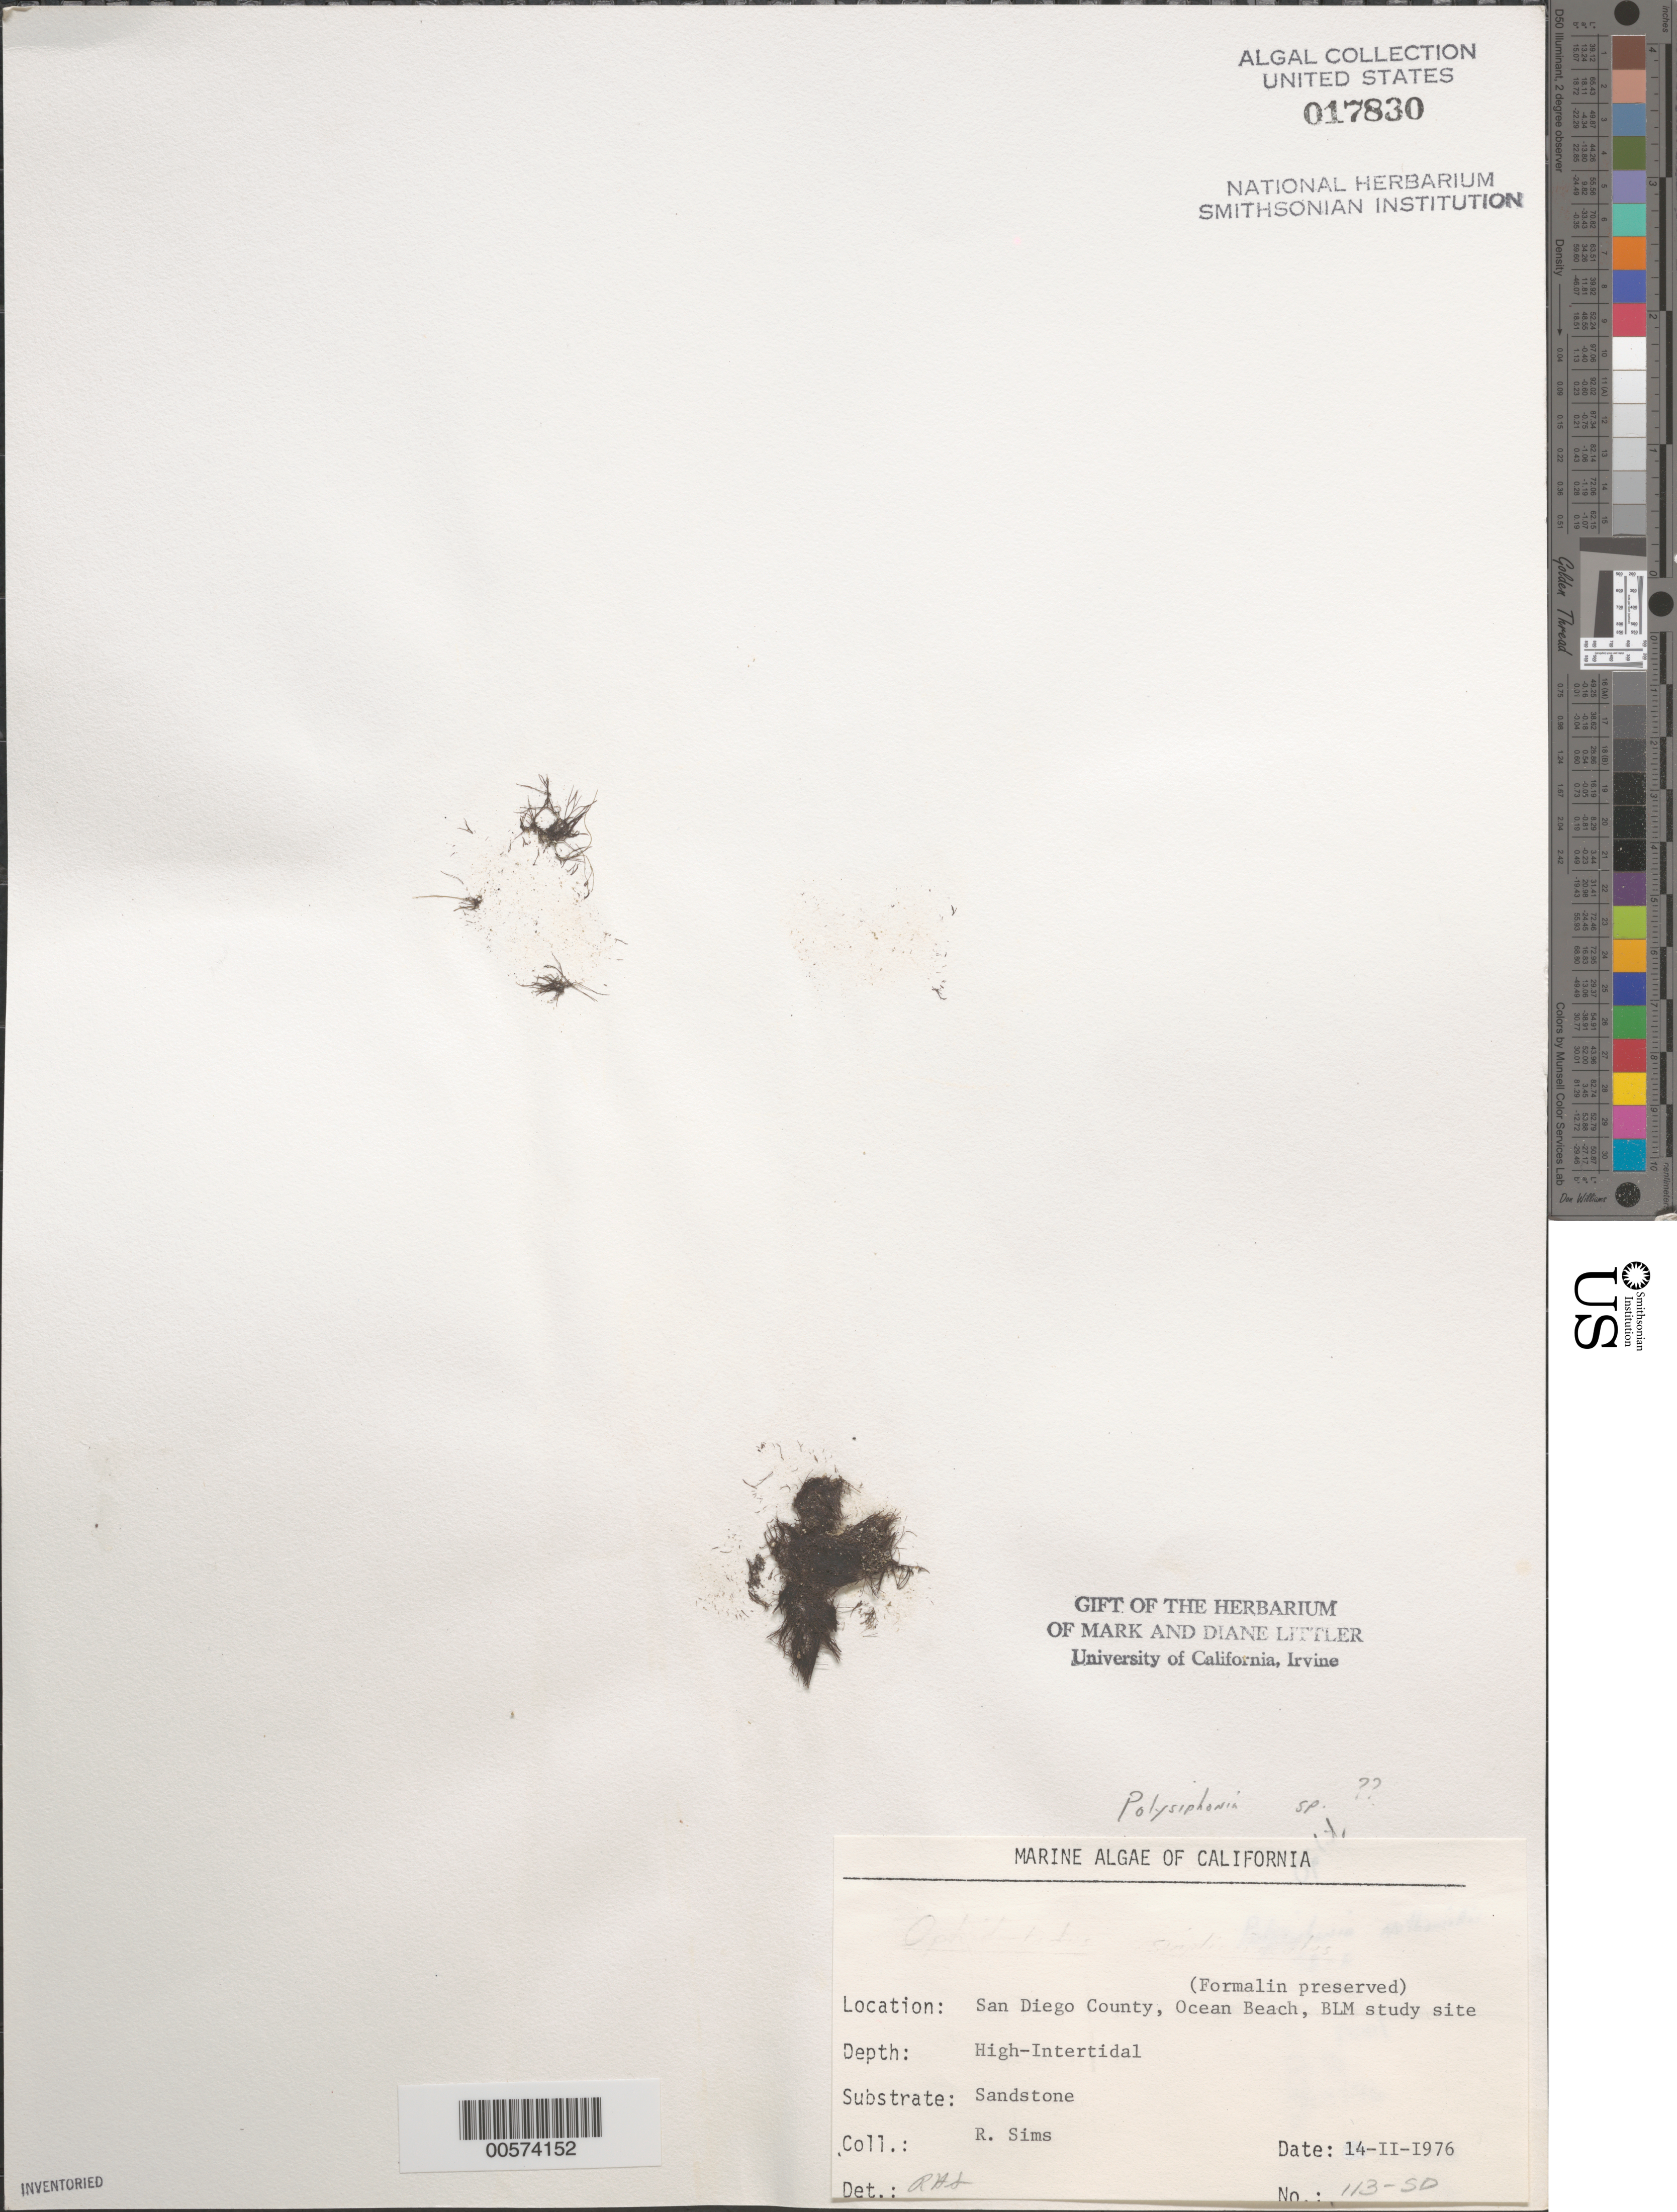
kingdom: Plantae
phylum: Rhodophyta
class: Florideophyceae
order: Ceramiales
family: Rhodomelaceae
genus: Polysiphonia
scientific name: Polysiphonia sp.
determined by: Sims, Robert H.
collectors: R. H. Sims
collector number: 113-sd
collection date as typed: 14 Feb 1976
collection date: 1976-02-14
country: United States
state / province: California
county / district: San Diego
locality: Ocean Beach, end of Del Monte Street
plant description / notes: BLM-SOCALBIGHT Rocky Intertidal Survey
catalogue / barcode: US 17830